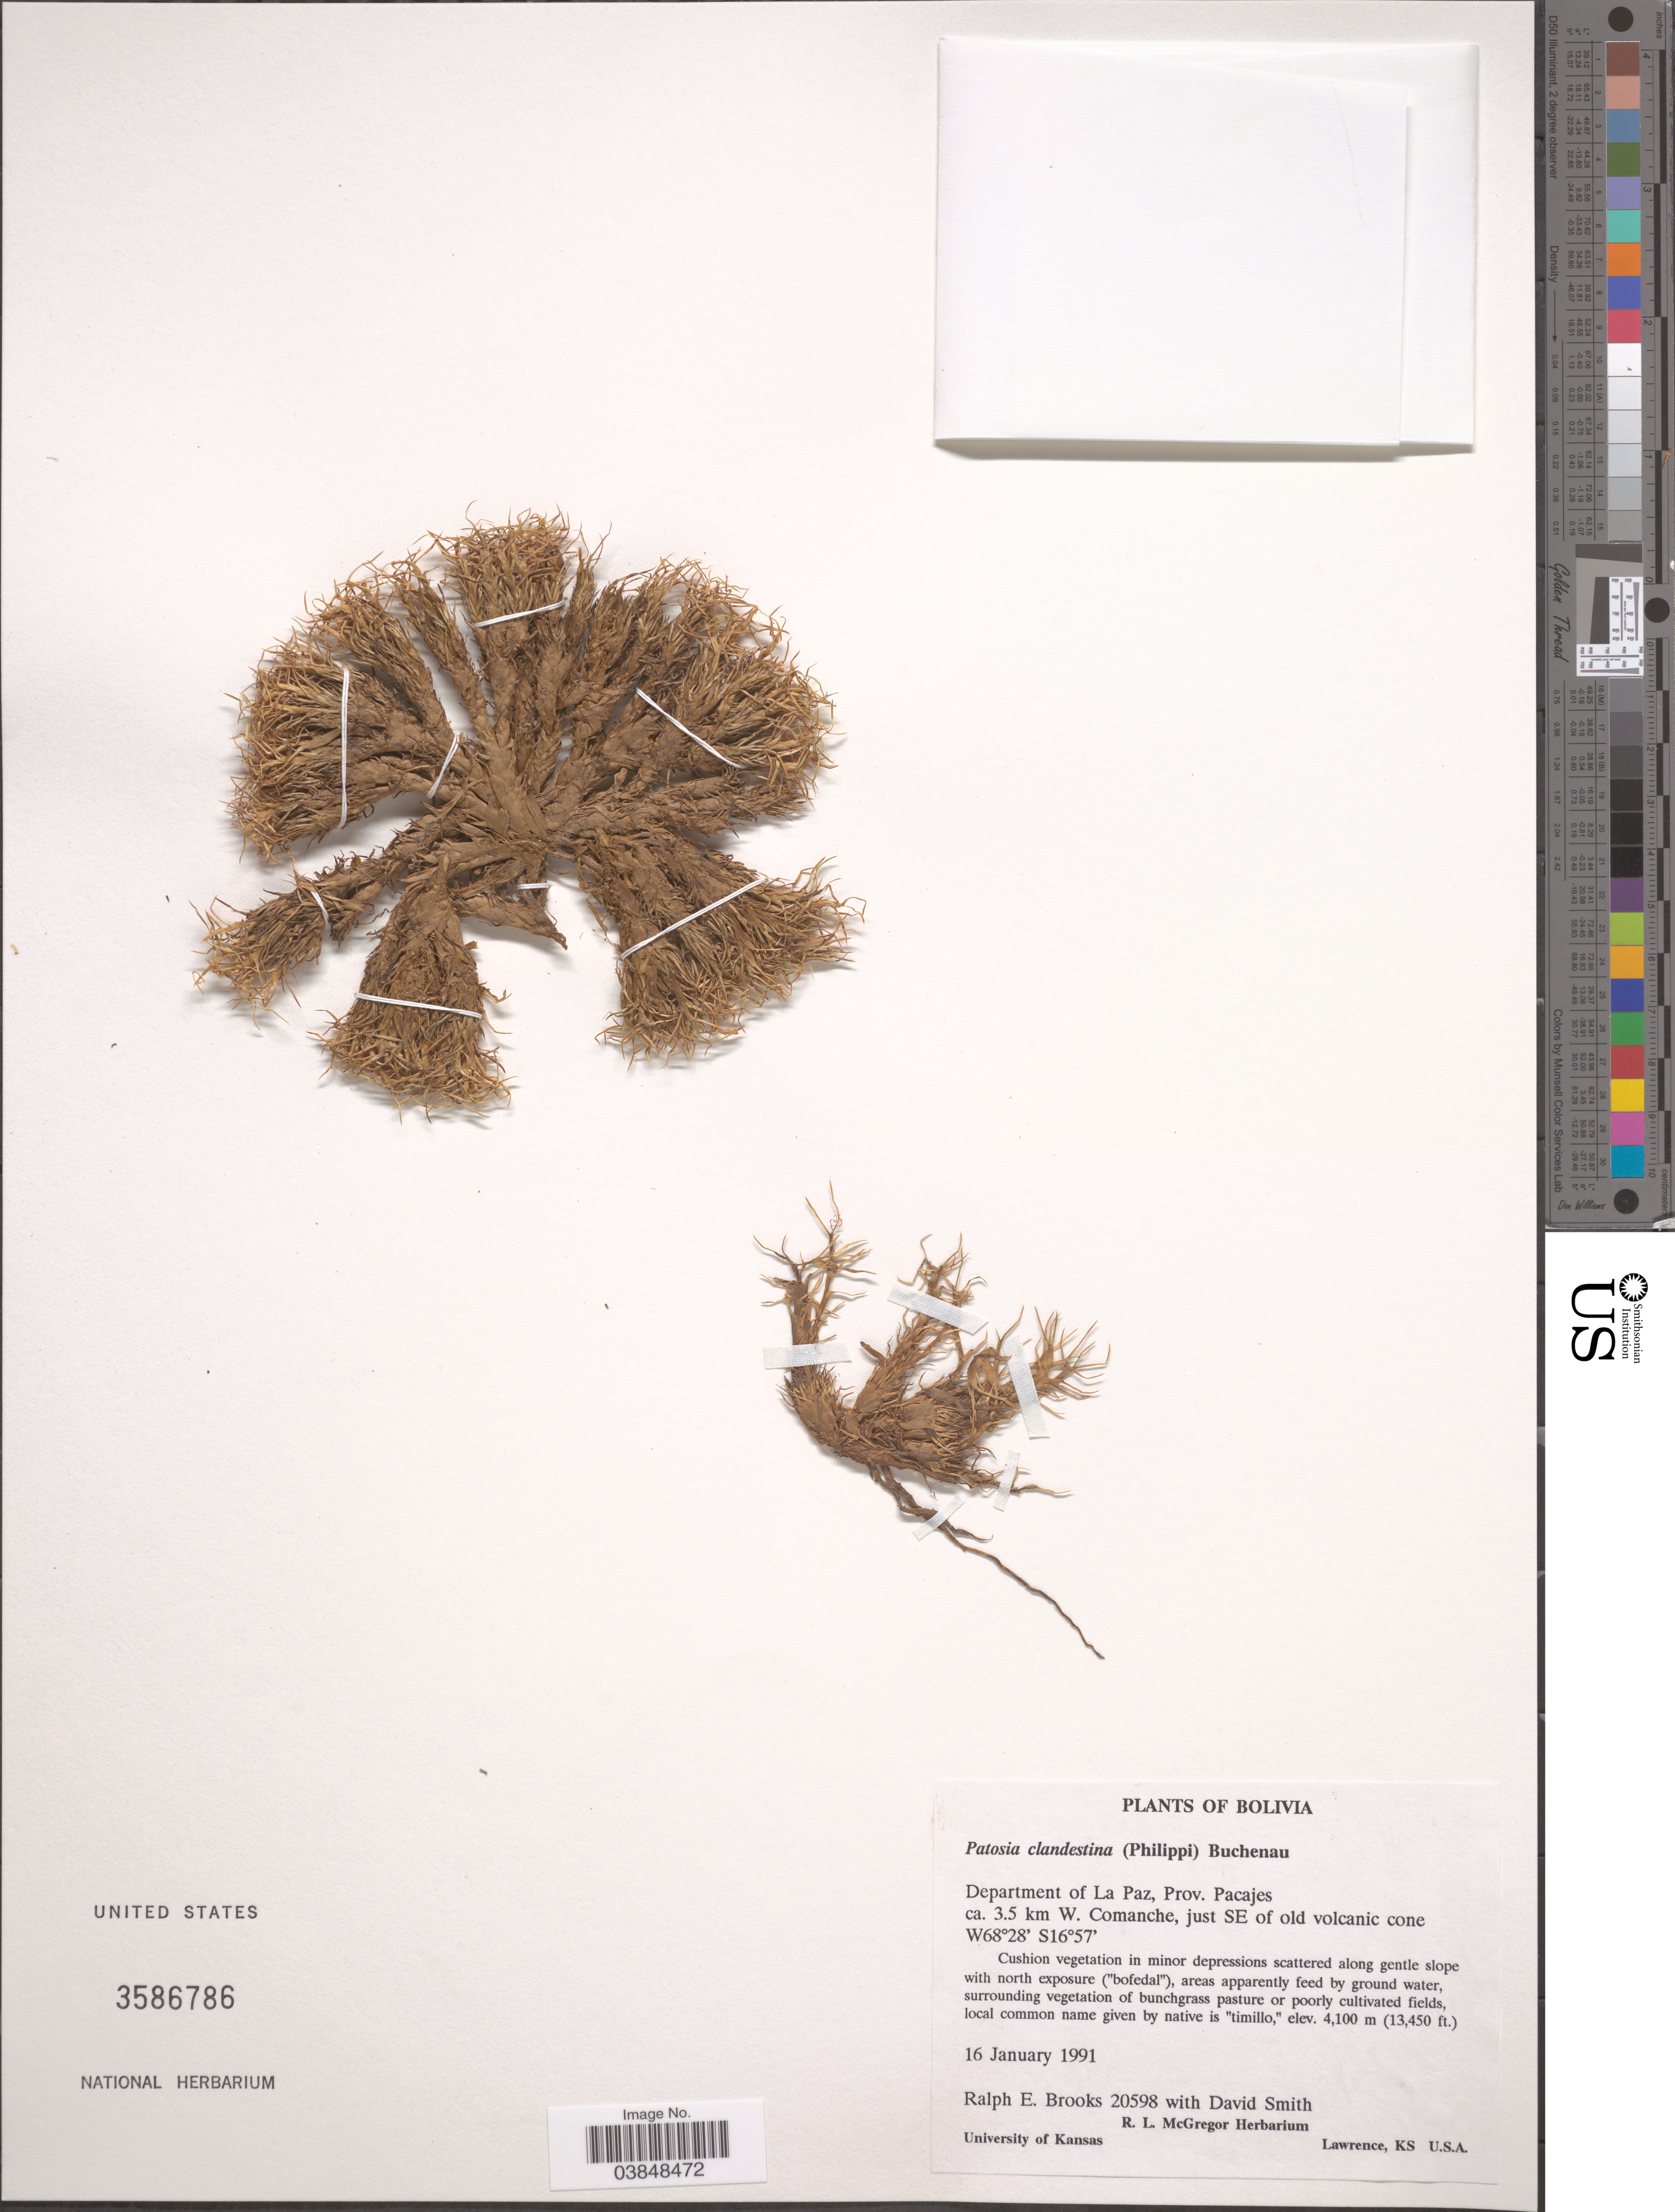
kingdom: Plantae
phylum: Tracheophyta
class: Liliopsida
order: Poales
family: Juncaceae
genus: Patosia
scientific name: Patosia clandestina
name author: (Phil.) Buchenau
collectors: R. E. Brooks & D. Smith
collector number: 20598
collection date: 1991-01-16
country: Bolivia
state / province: La Paz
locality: Department of La Paz, Prov. Pacajes ca. 3.5 km W. Comanche, just SE of old volcanic cone.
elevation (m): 4100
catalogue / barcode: US 3586786